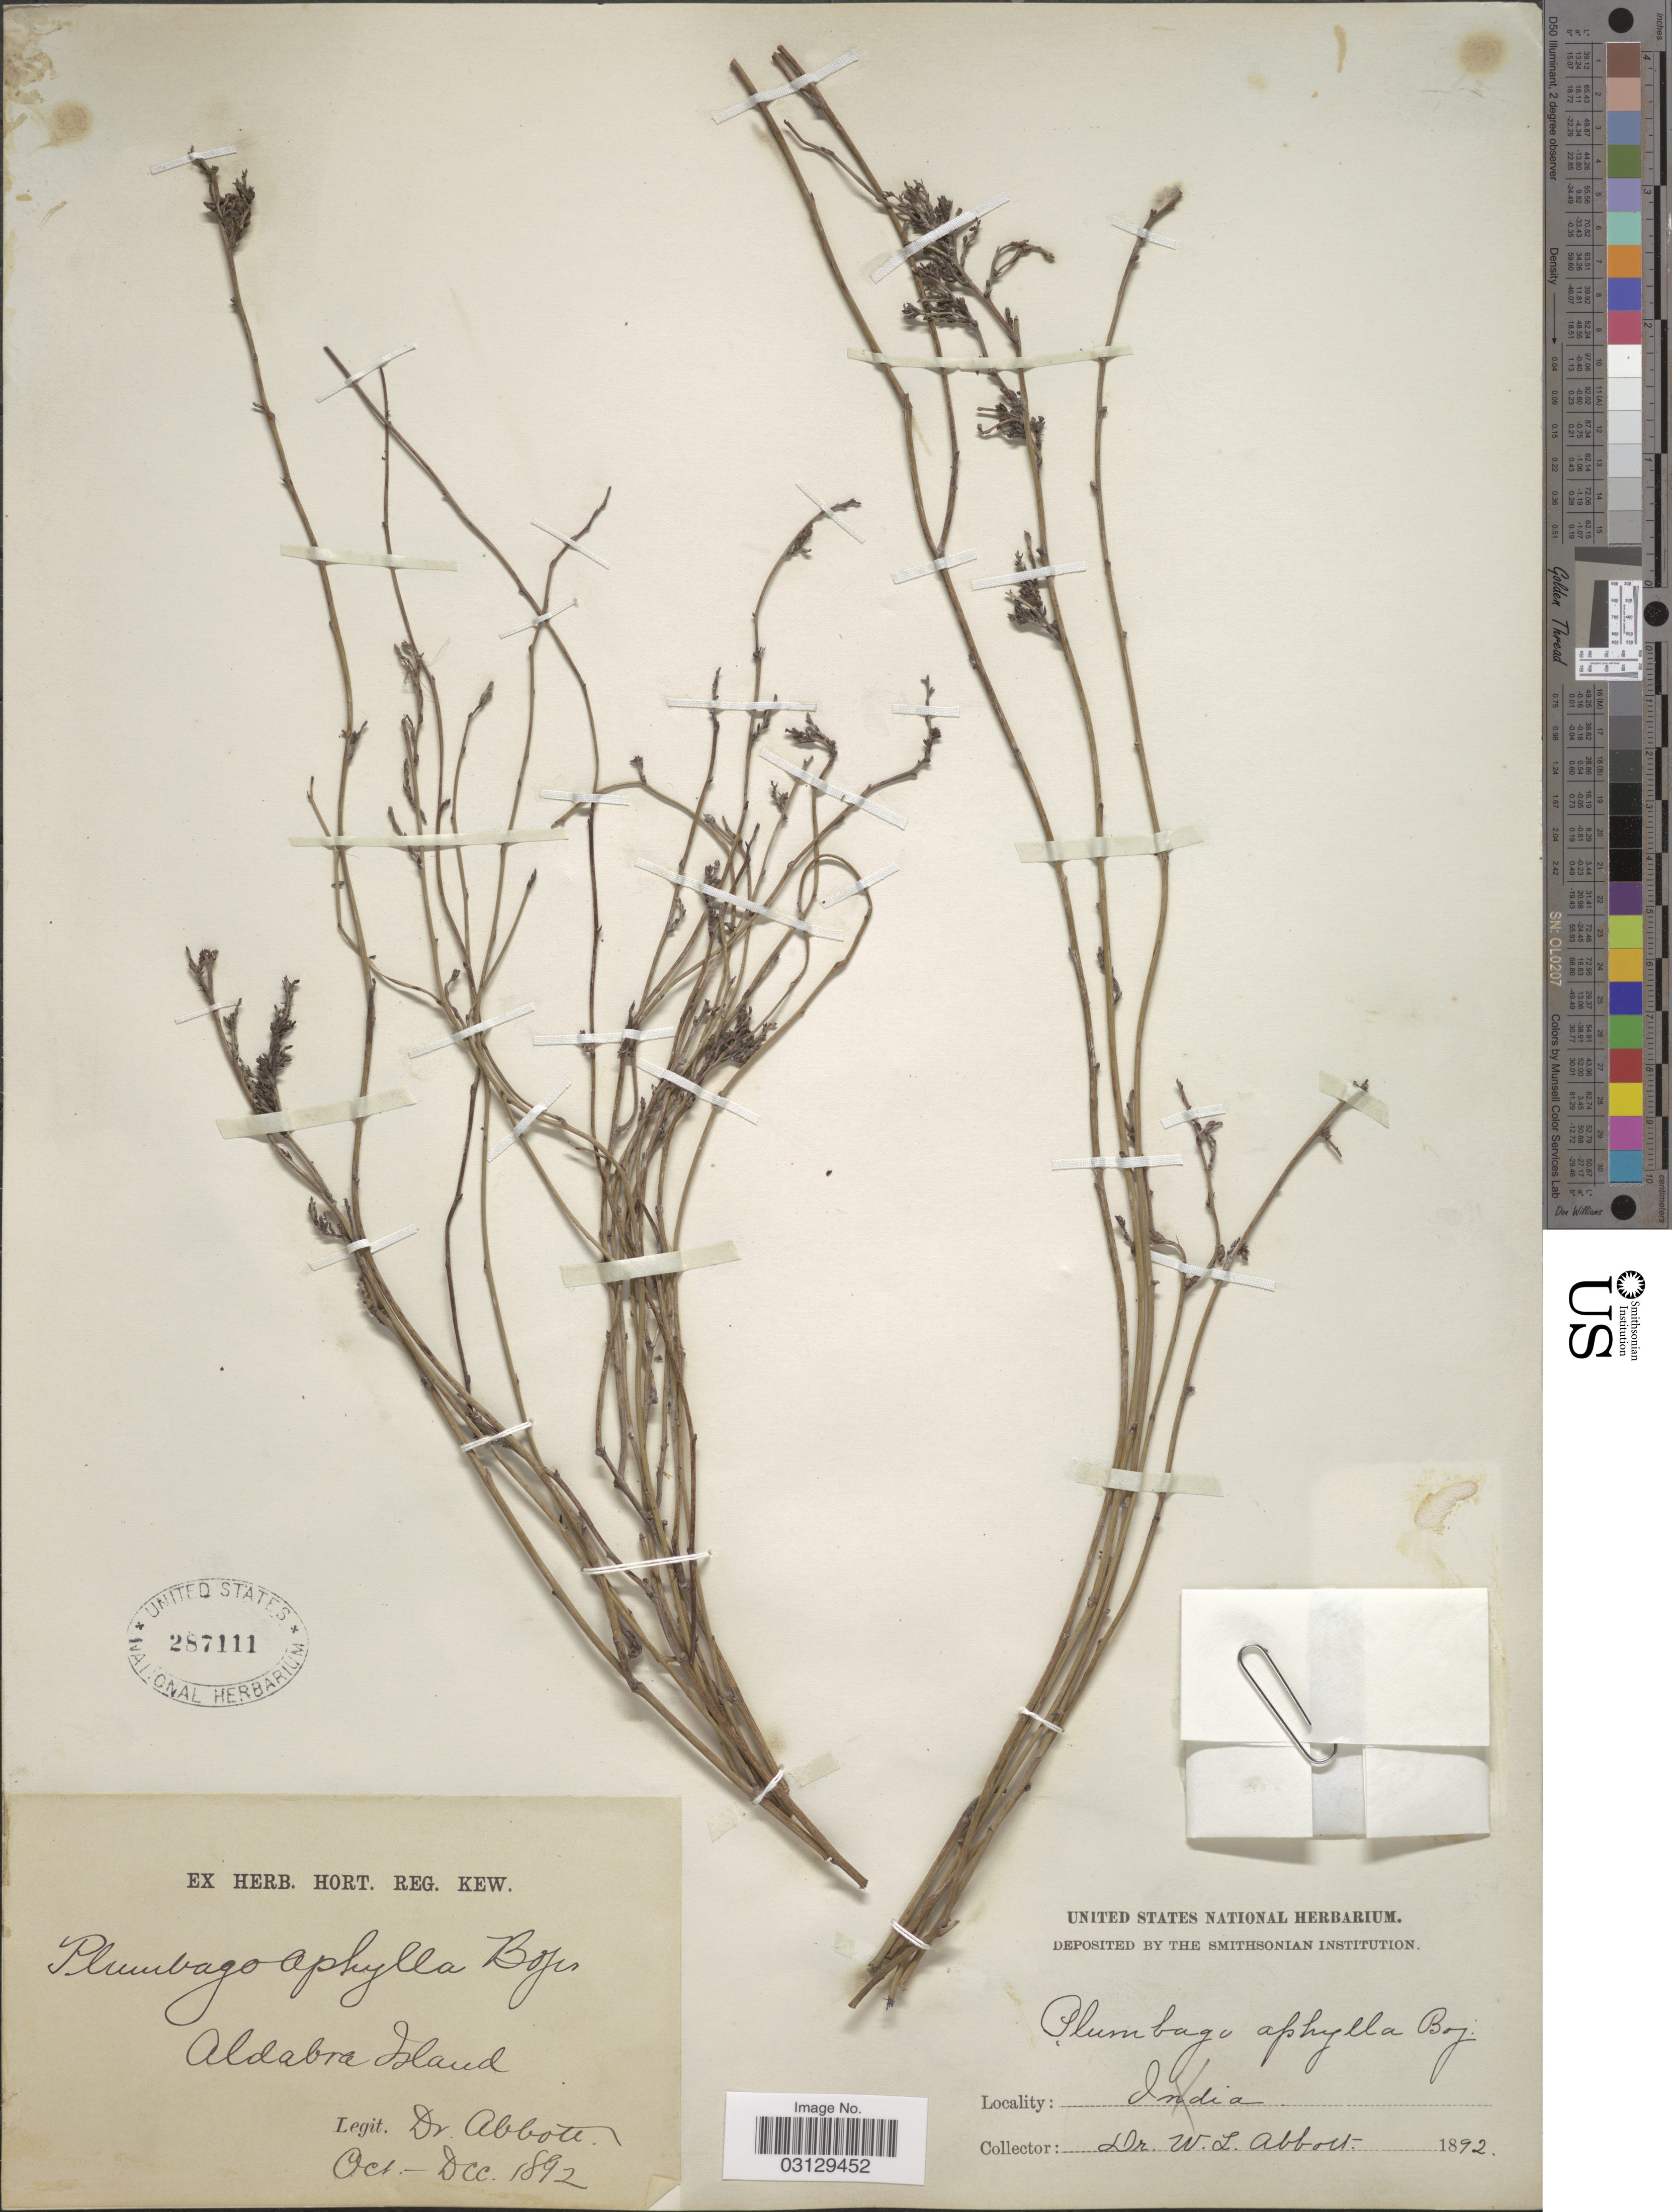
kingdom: Plantae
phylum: Tracheophyta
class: Magnoliopsida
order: Caryophyllales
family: Plumbaginaceae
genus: Plumbago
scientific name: Plumbago aphylla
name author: Bojer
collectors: W. L. Abbott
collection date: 1892-10/1892-12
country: Seychelles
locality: Aldabra Island.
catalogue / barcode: US 287111